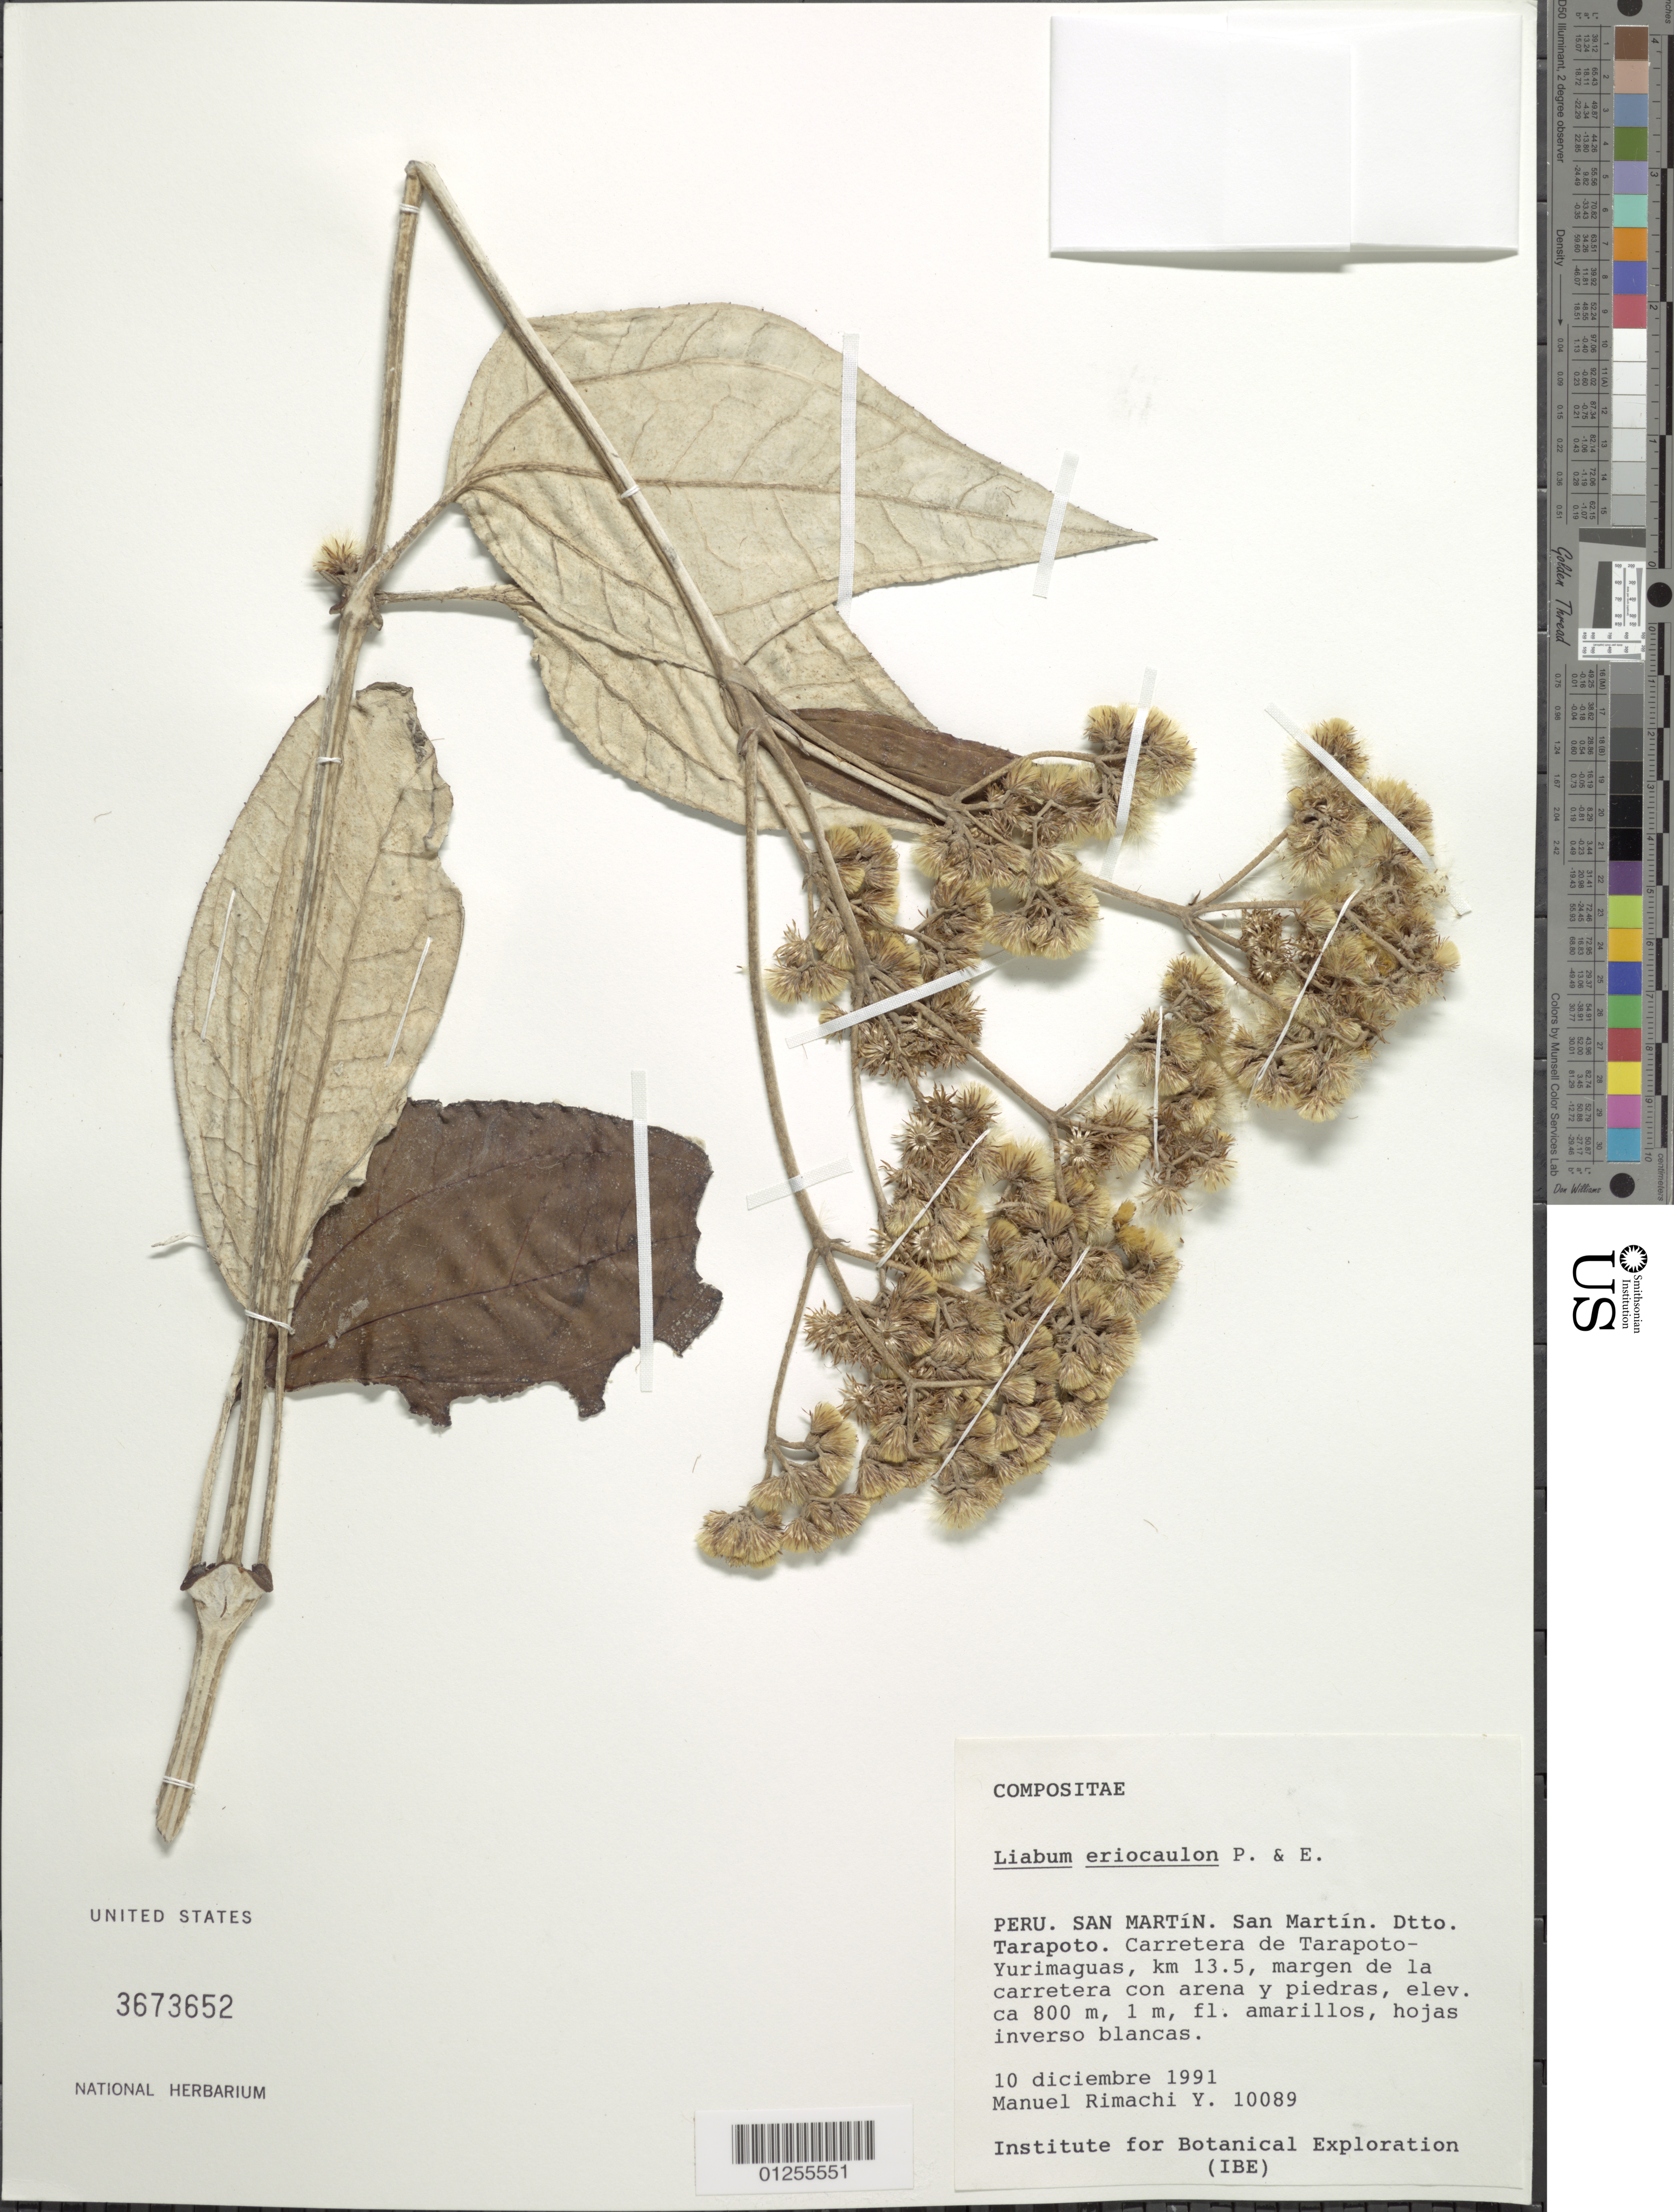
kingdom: Plantae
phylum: Tracheophyta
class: Magnoliopsida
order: Asterales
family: Asteraceae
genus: Liabum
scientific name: Liabum eriocaulon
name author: Poepp. & Endl.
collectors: M. Rimachi Y.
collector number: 10089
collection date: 1991-12-10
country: Peru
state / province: San Martín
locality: San Martin. Dtto. Tarapoto. Carretera de Tarapoto-Yurimaguas, km 13.5, margen de la carretera con areana y piedras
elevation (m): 800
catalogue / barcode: US 3673652